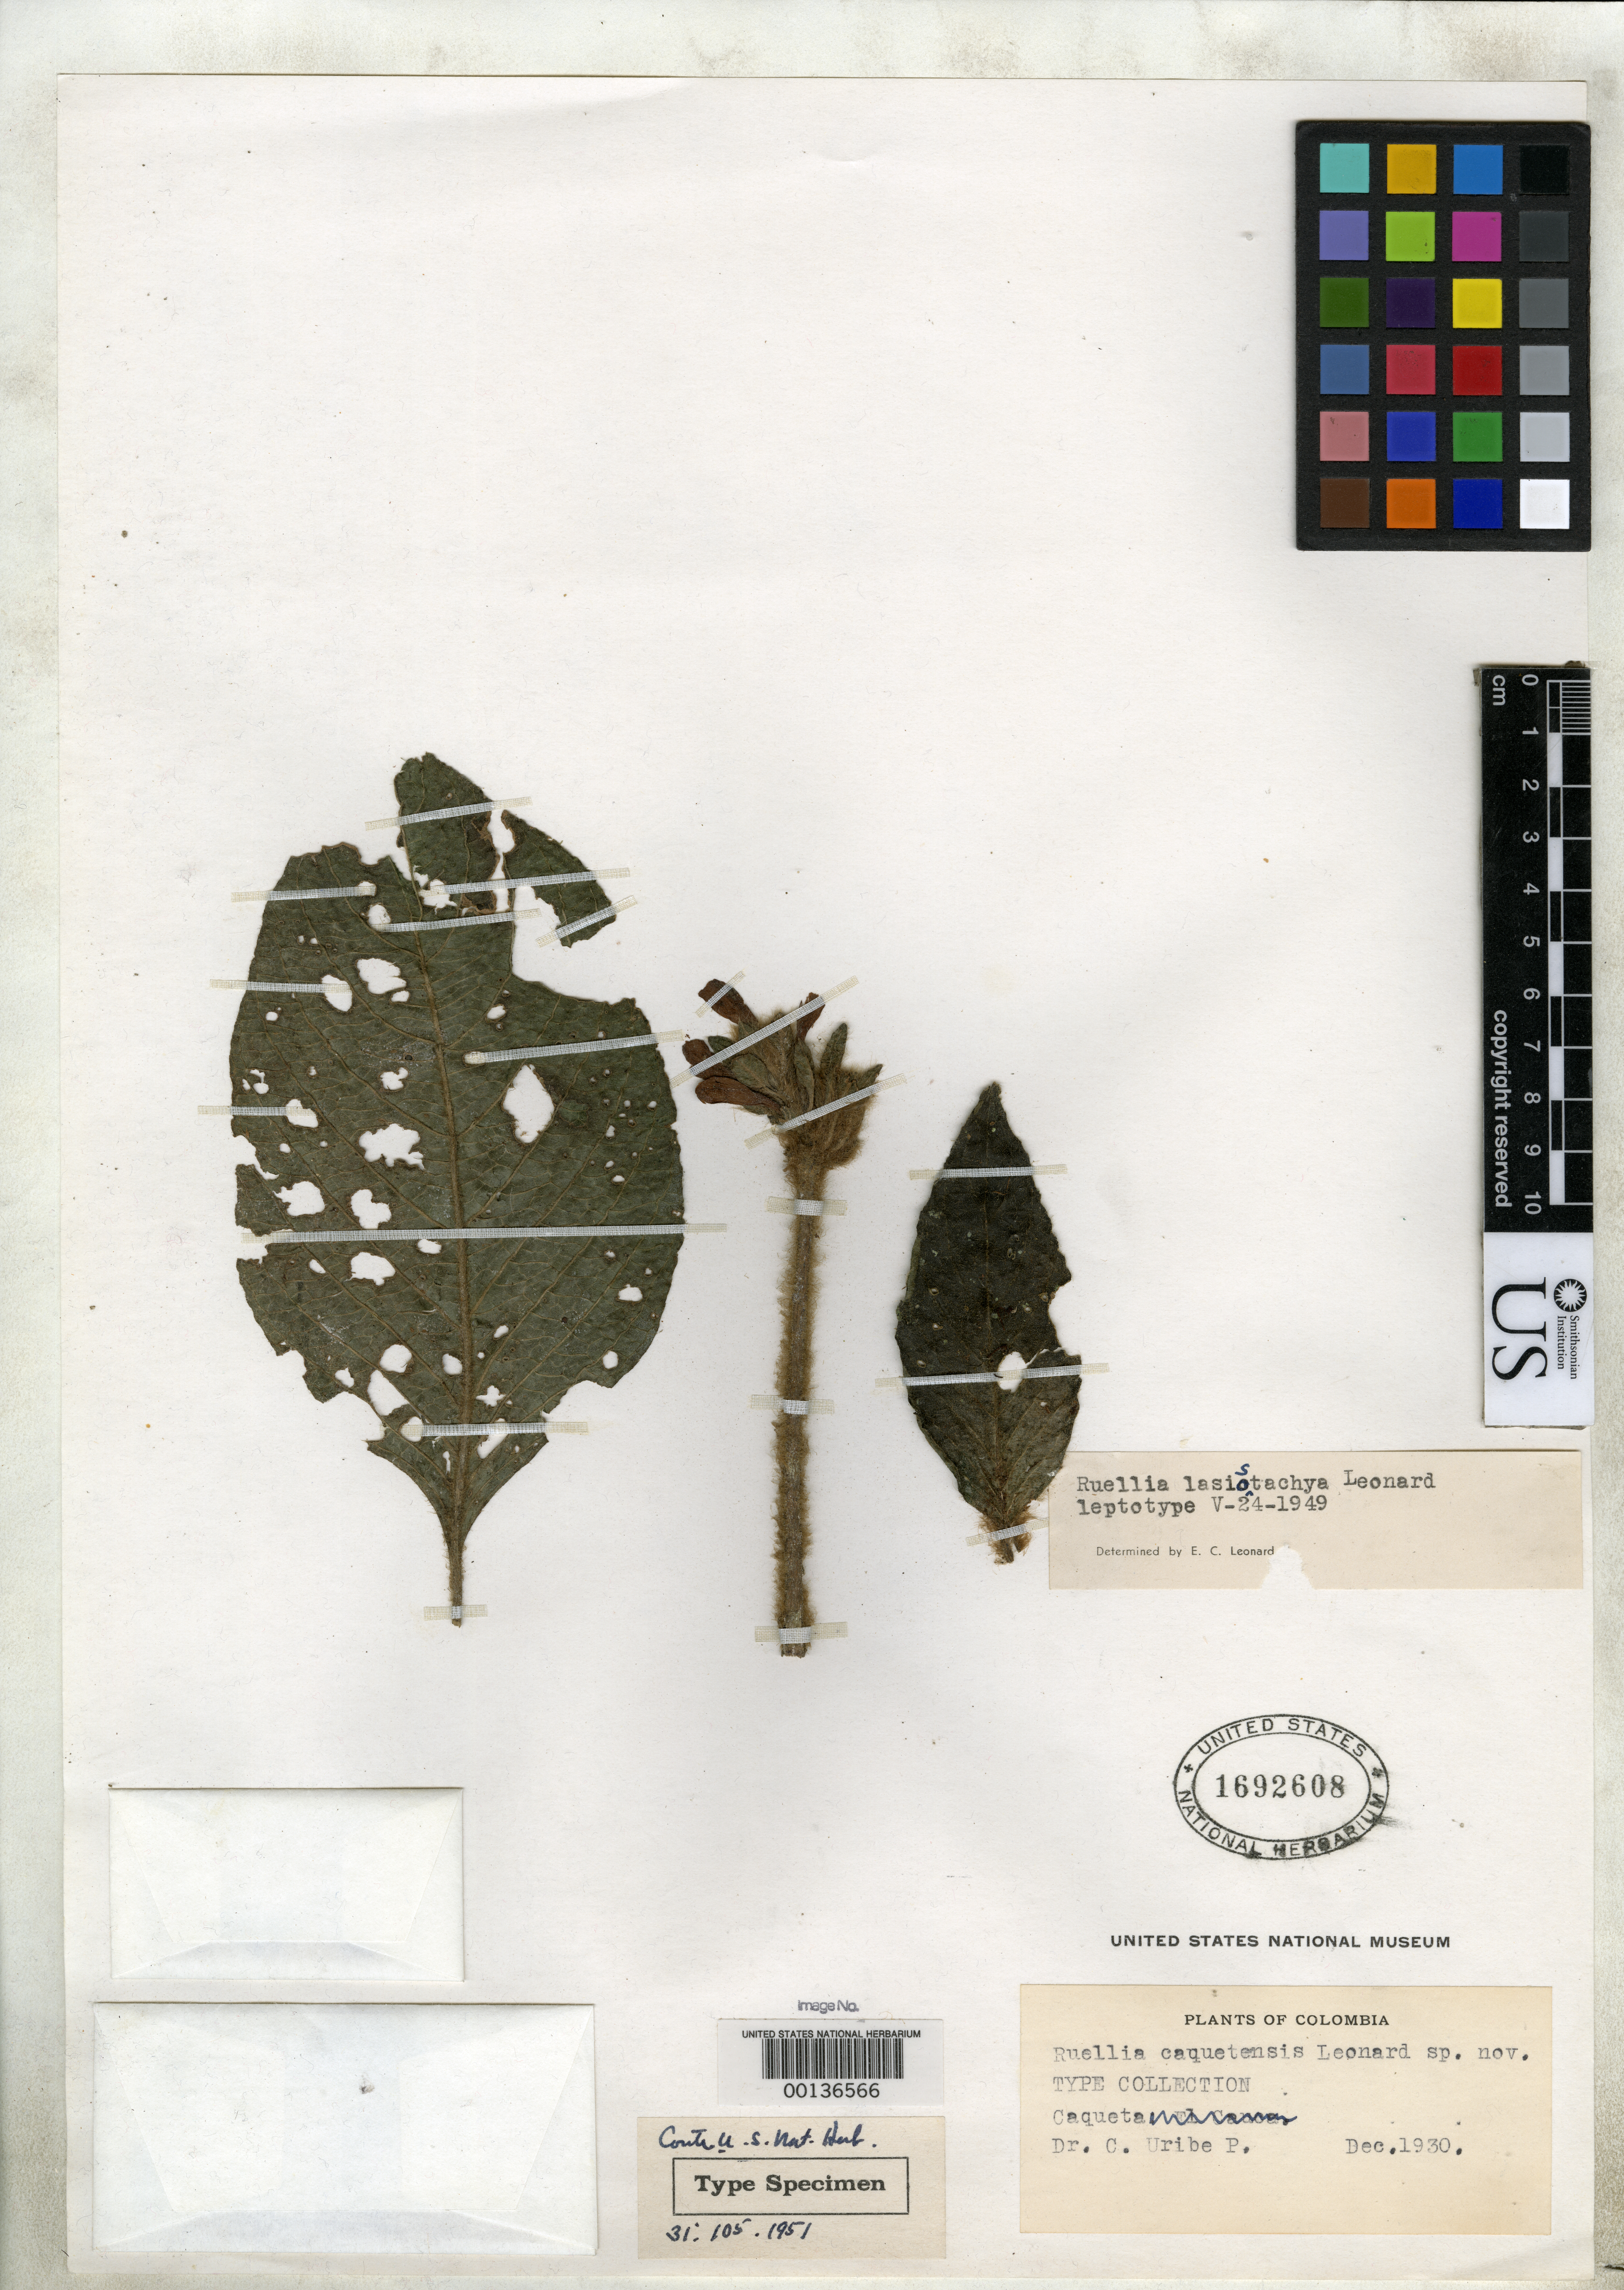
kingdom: Plantae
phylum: Tracheophyta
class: Magnoliopsida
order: Lamiales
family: Acanthaceae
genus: Ruellia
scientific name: Ruellia lasiostachya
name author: Leonard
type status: Isotype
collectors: C. Uribe P.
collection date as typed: Dec 1930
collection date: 1930-12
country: Colombia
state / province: Caquetá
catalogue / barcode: US 1692608